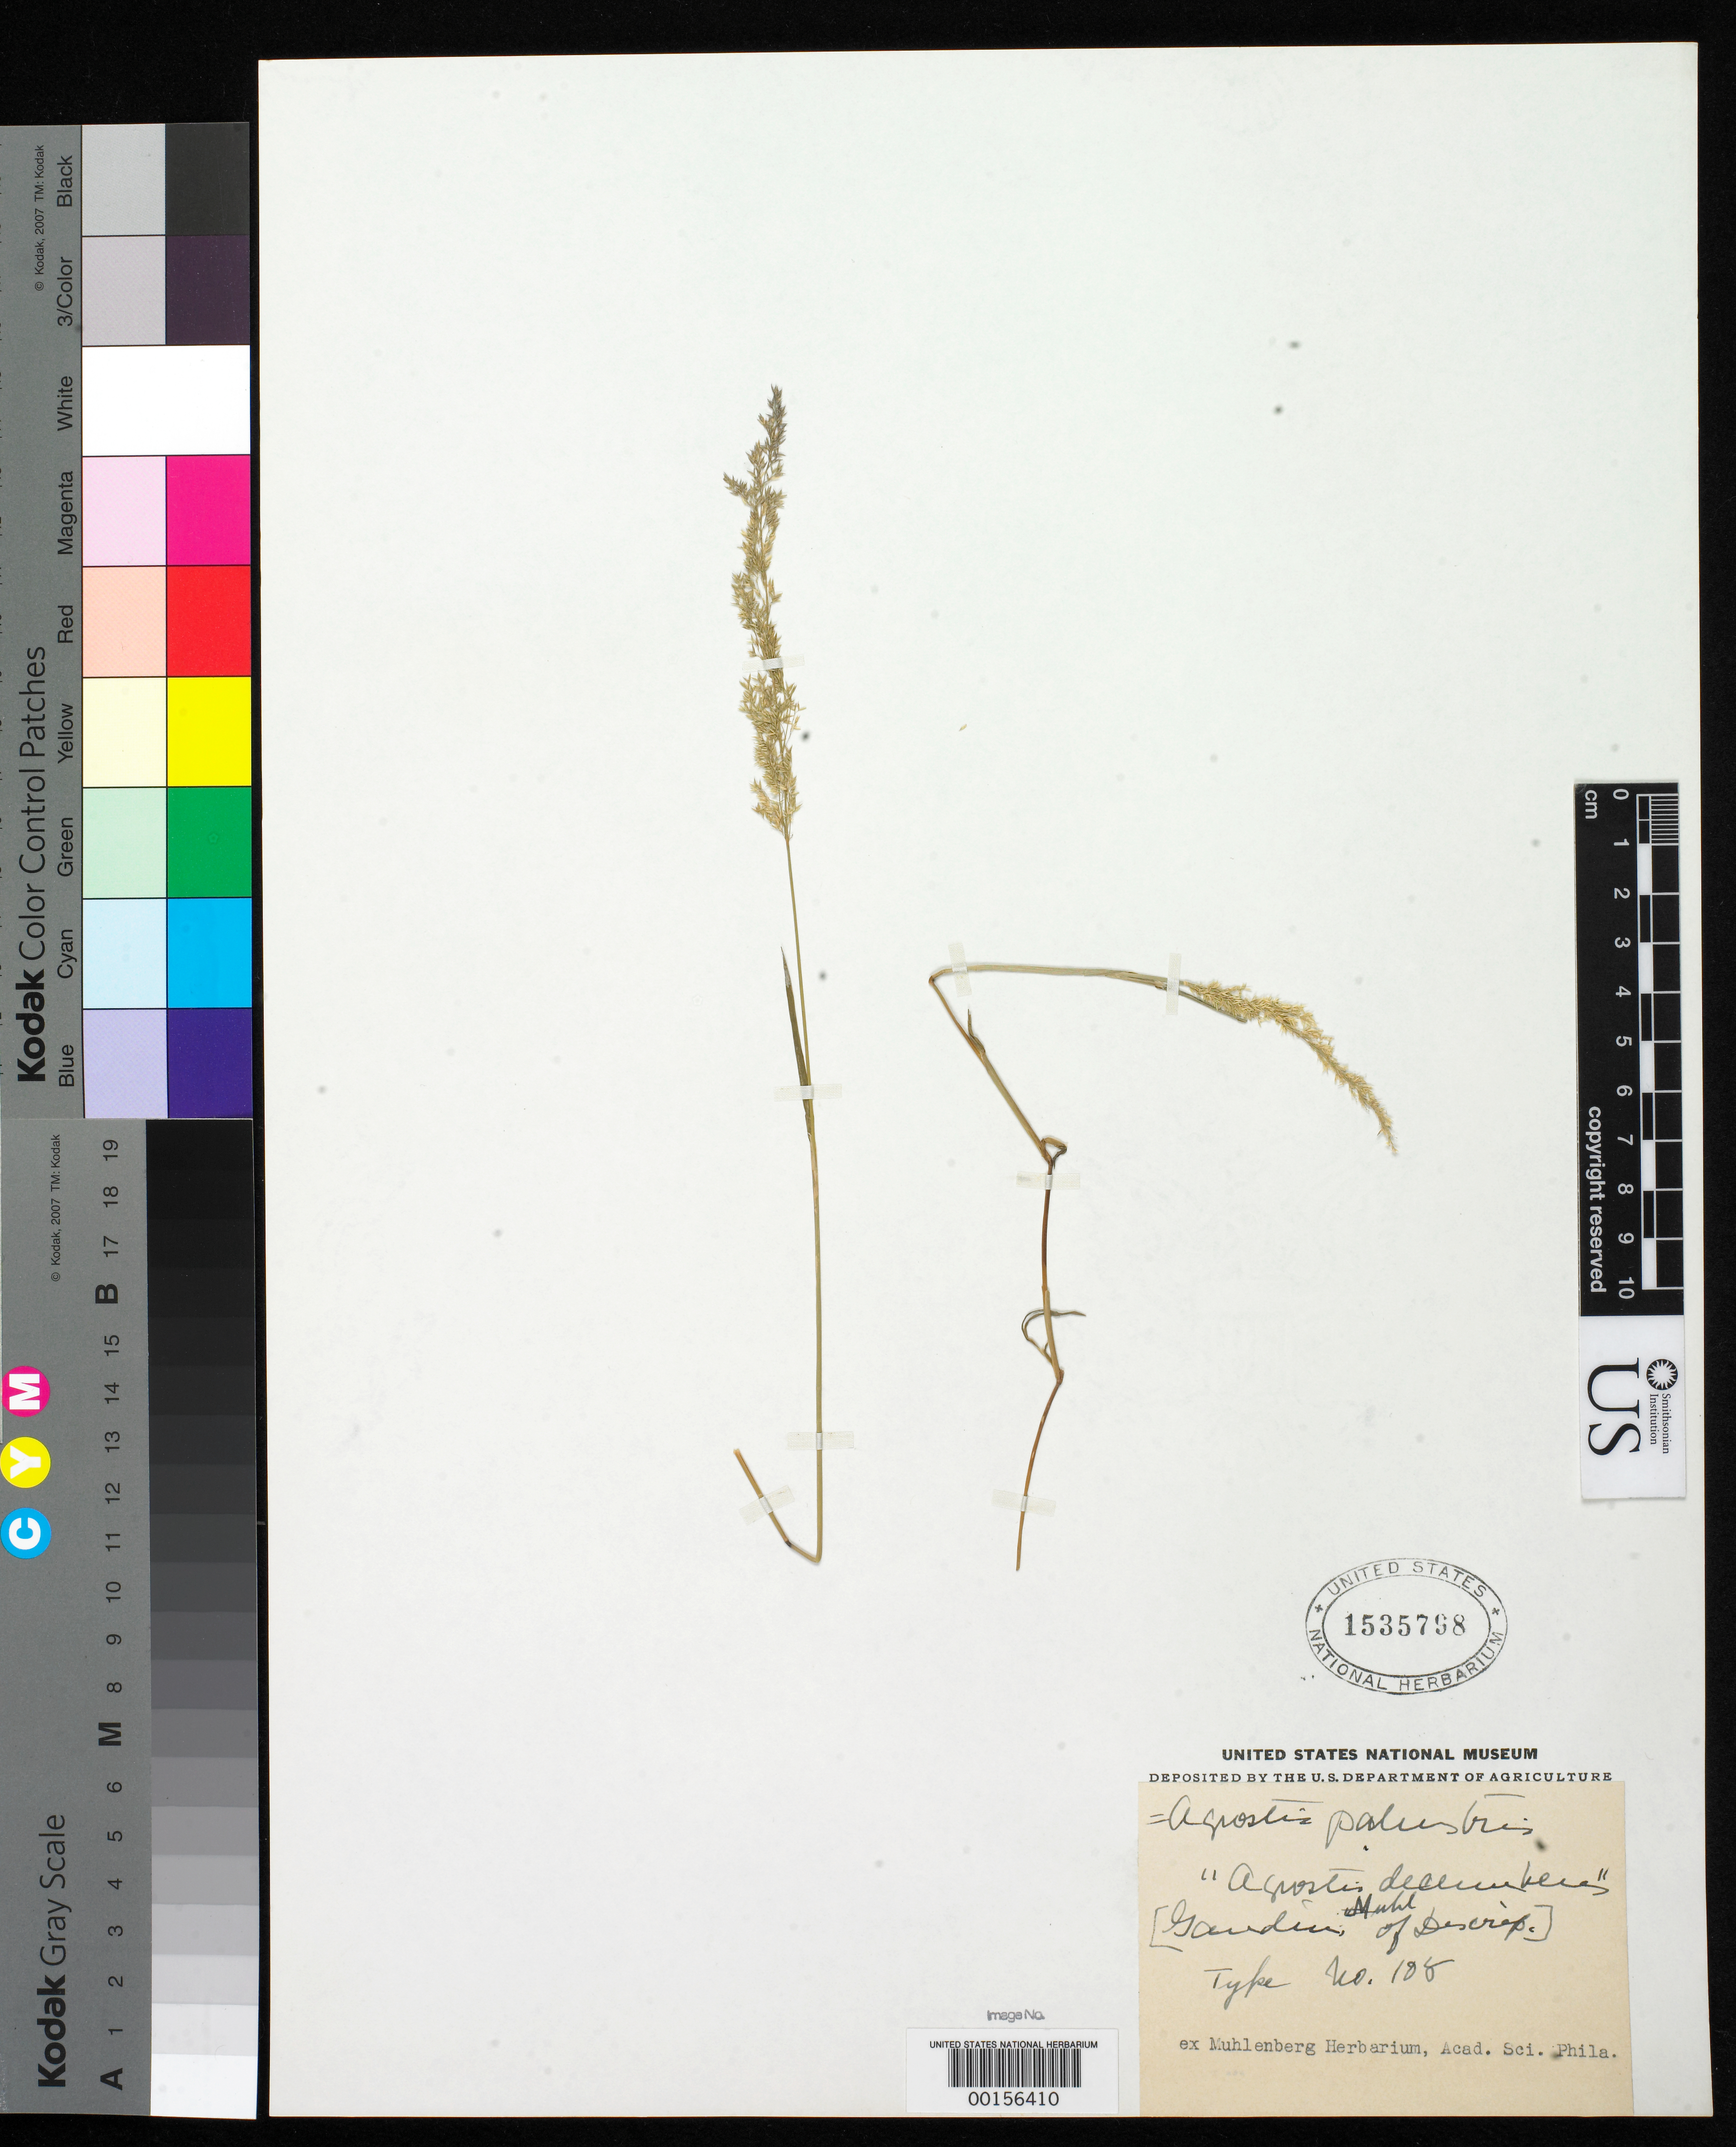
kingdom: Plantae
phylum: Tracheophyta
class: Liliopsida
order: Poales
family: Poaceae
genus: Agrostis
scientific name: Agrostis decumbens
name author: Gaudin ex Muhl.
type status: Type Fragment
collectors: ex herb. Muhlenberg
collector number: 108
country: United States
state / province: Pennsylvania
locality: N. Ebor.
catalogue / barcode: US 1535798